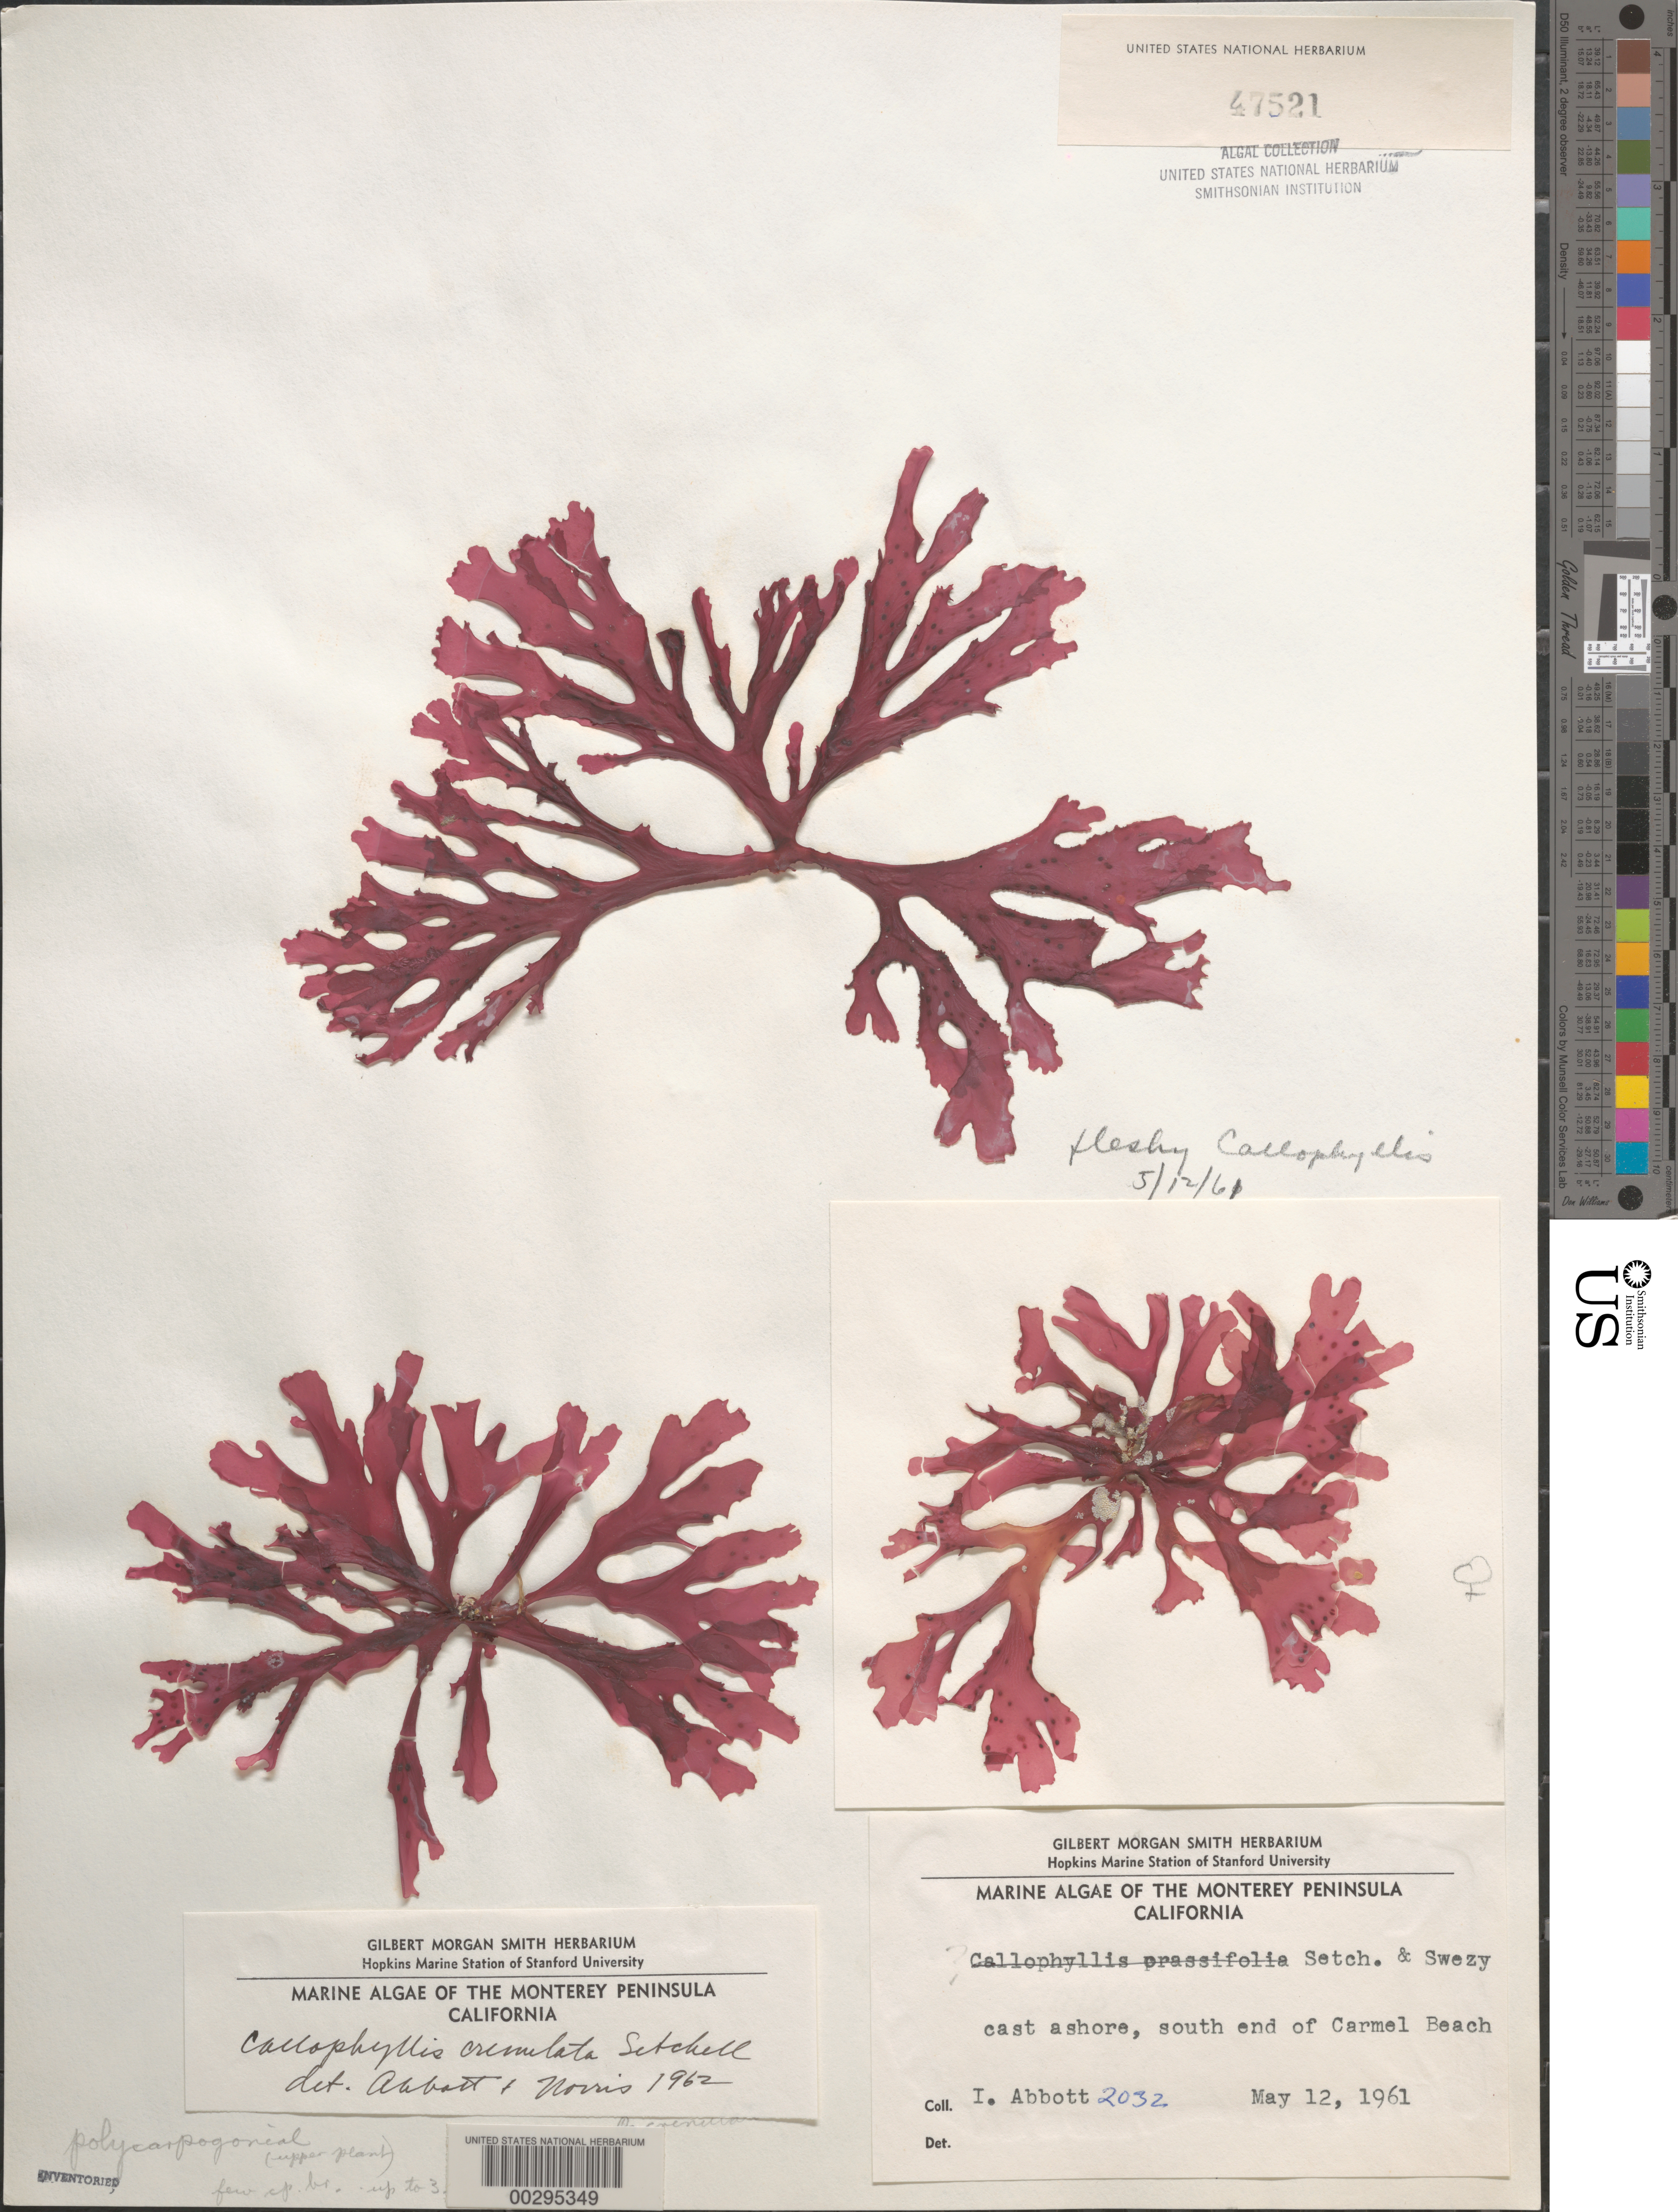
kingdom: Plantae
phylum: Rhodophyta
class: Florideophyceae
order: Gigartinales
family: Kallymeniaceae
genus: Callophyllis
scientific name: Callophyllis crenulata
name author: Setch.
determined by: Abbott, I. A.; Norris, R. E.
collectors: I. A. Abbott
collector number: IAA 2032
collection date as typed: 12 May 1961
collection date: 1961-05-12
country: United States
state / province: California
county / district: Monterey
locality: Carmel Beach, south end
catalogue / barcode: US 47521